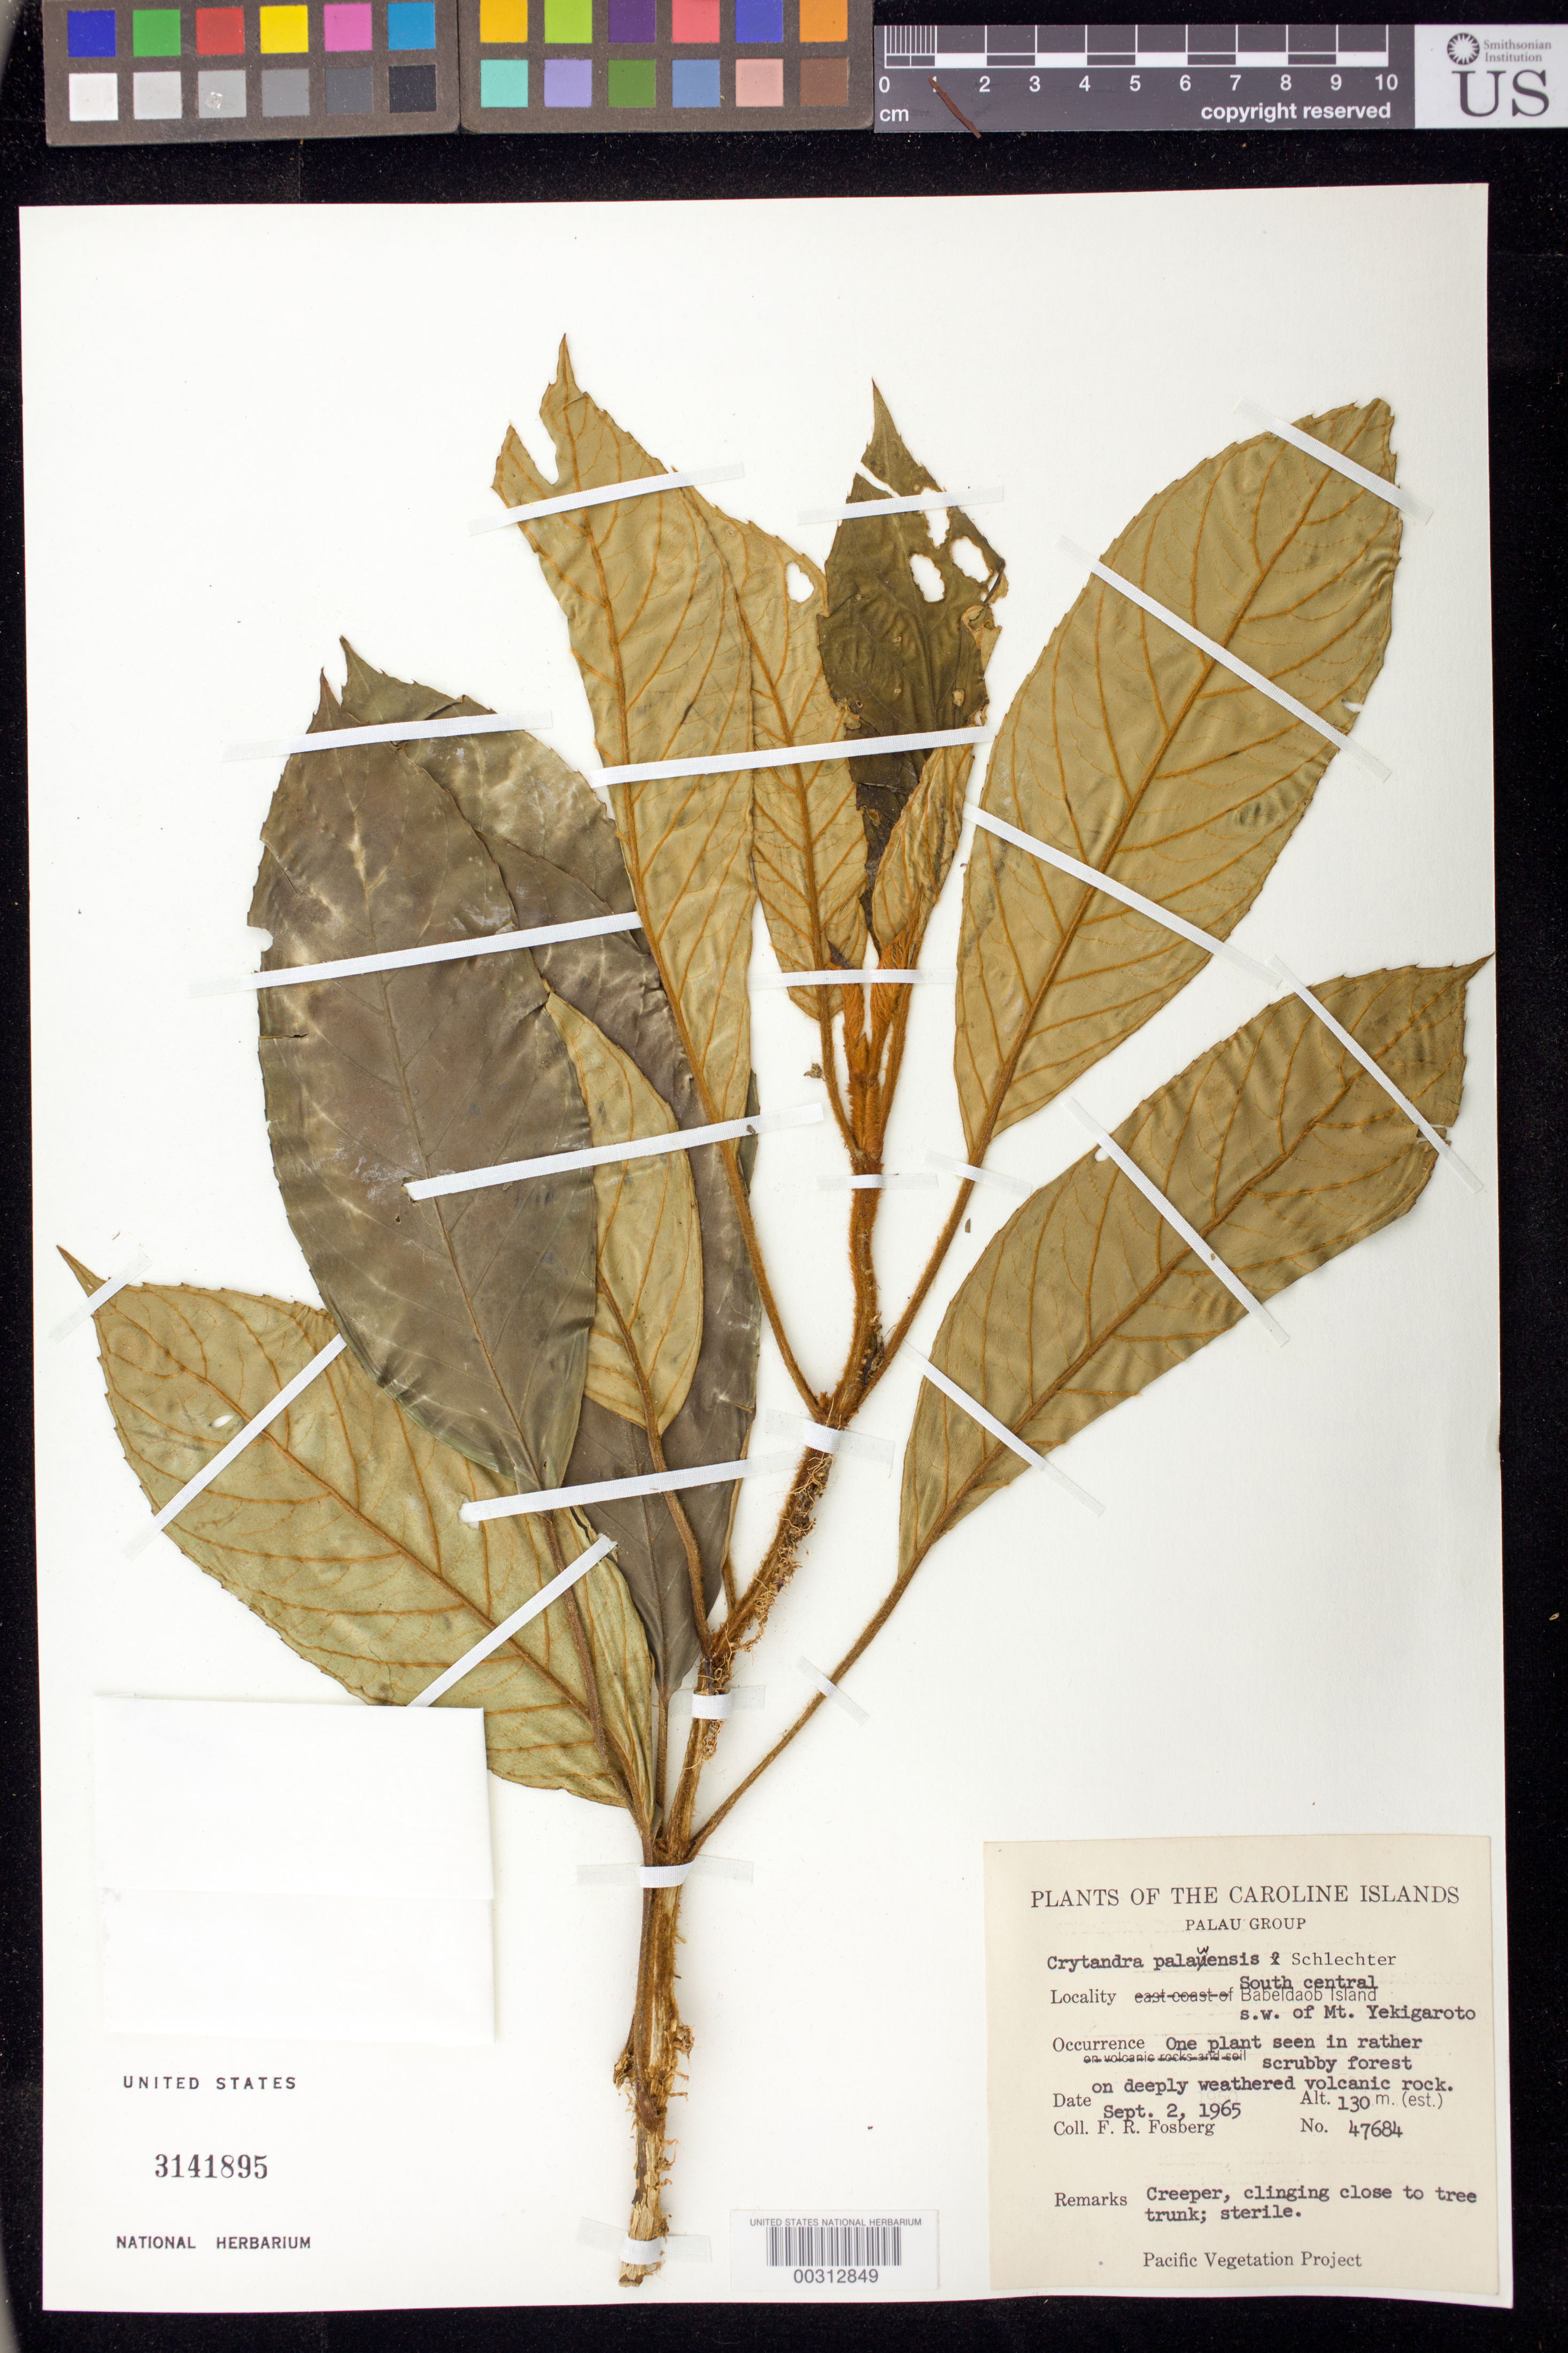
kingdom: Plantae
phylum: Tracheophyta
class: Magnoliopsida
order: Lamiales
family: Gesneriaceae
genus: Cyrtandra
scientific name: Cyrtandra palawensis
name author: Schltr.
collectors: F. R. Fosberg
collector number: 47684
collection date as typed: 02 Sep 1965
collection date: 1965-09-02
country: Palau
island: Babeldaob [Babelthuap]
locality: Babeldaob i, w of mt yekigaroto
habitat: Scrubby forest on deeply weathered volcanic rock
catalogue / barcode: US 3141895